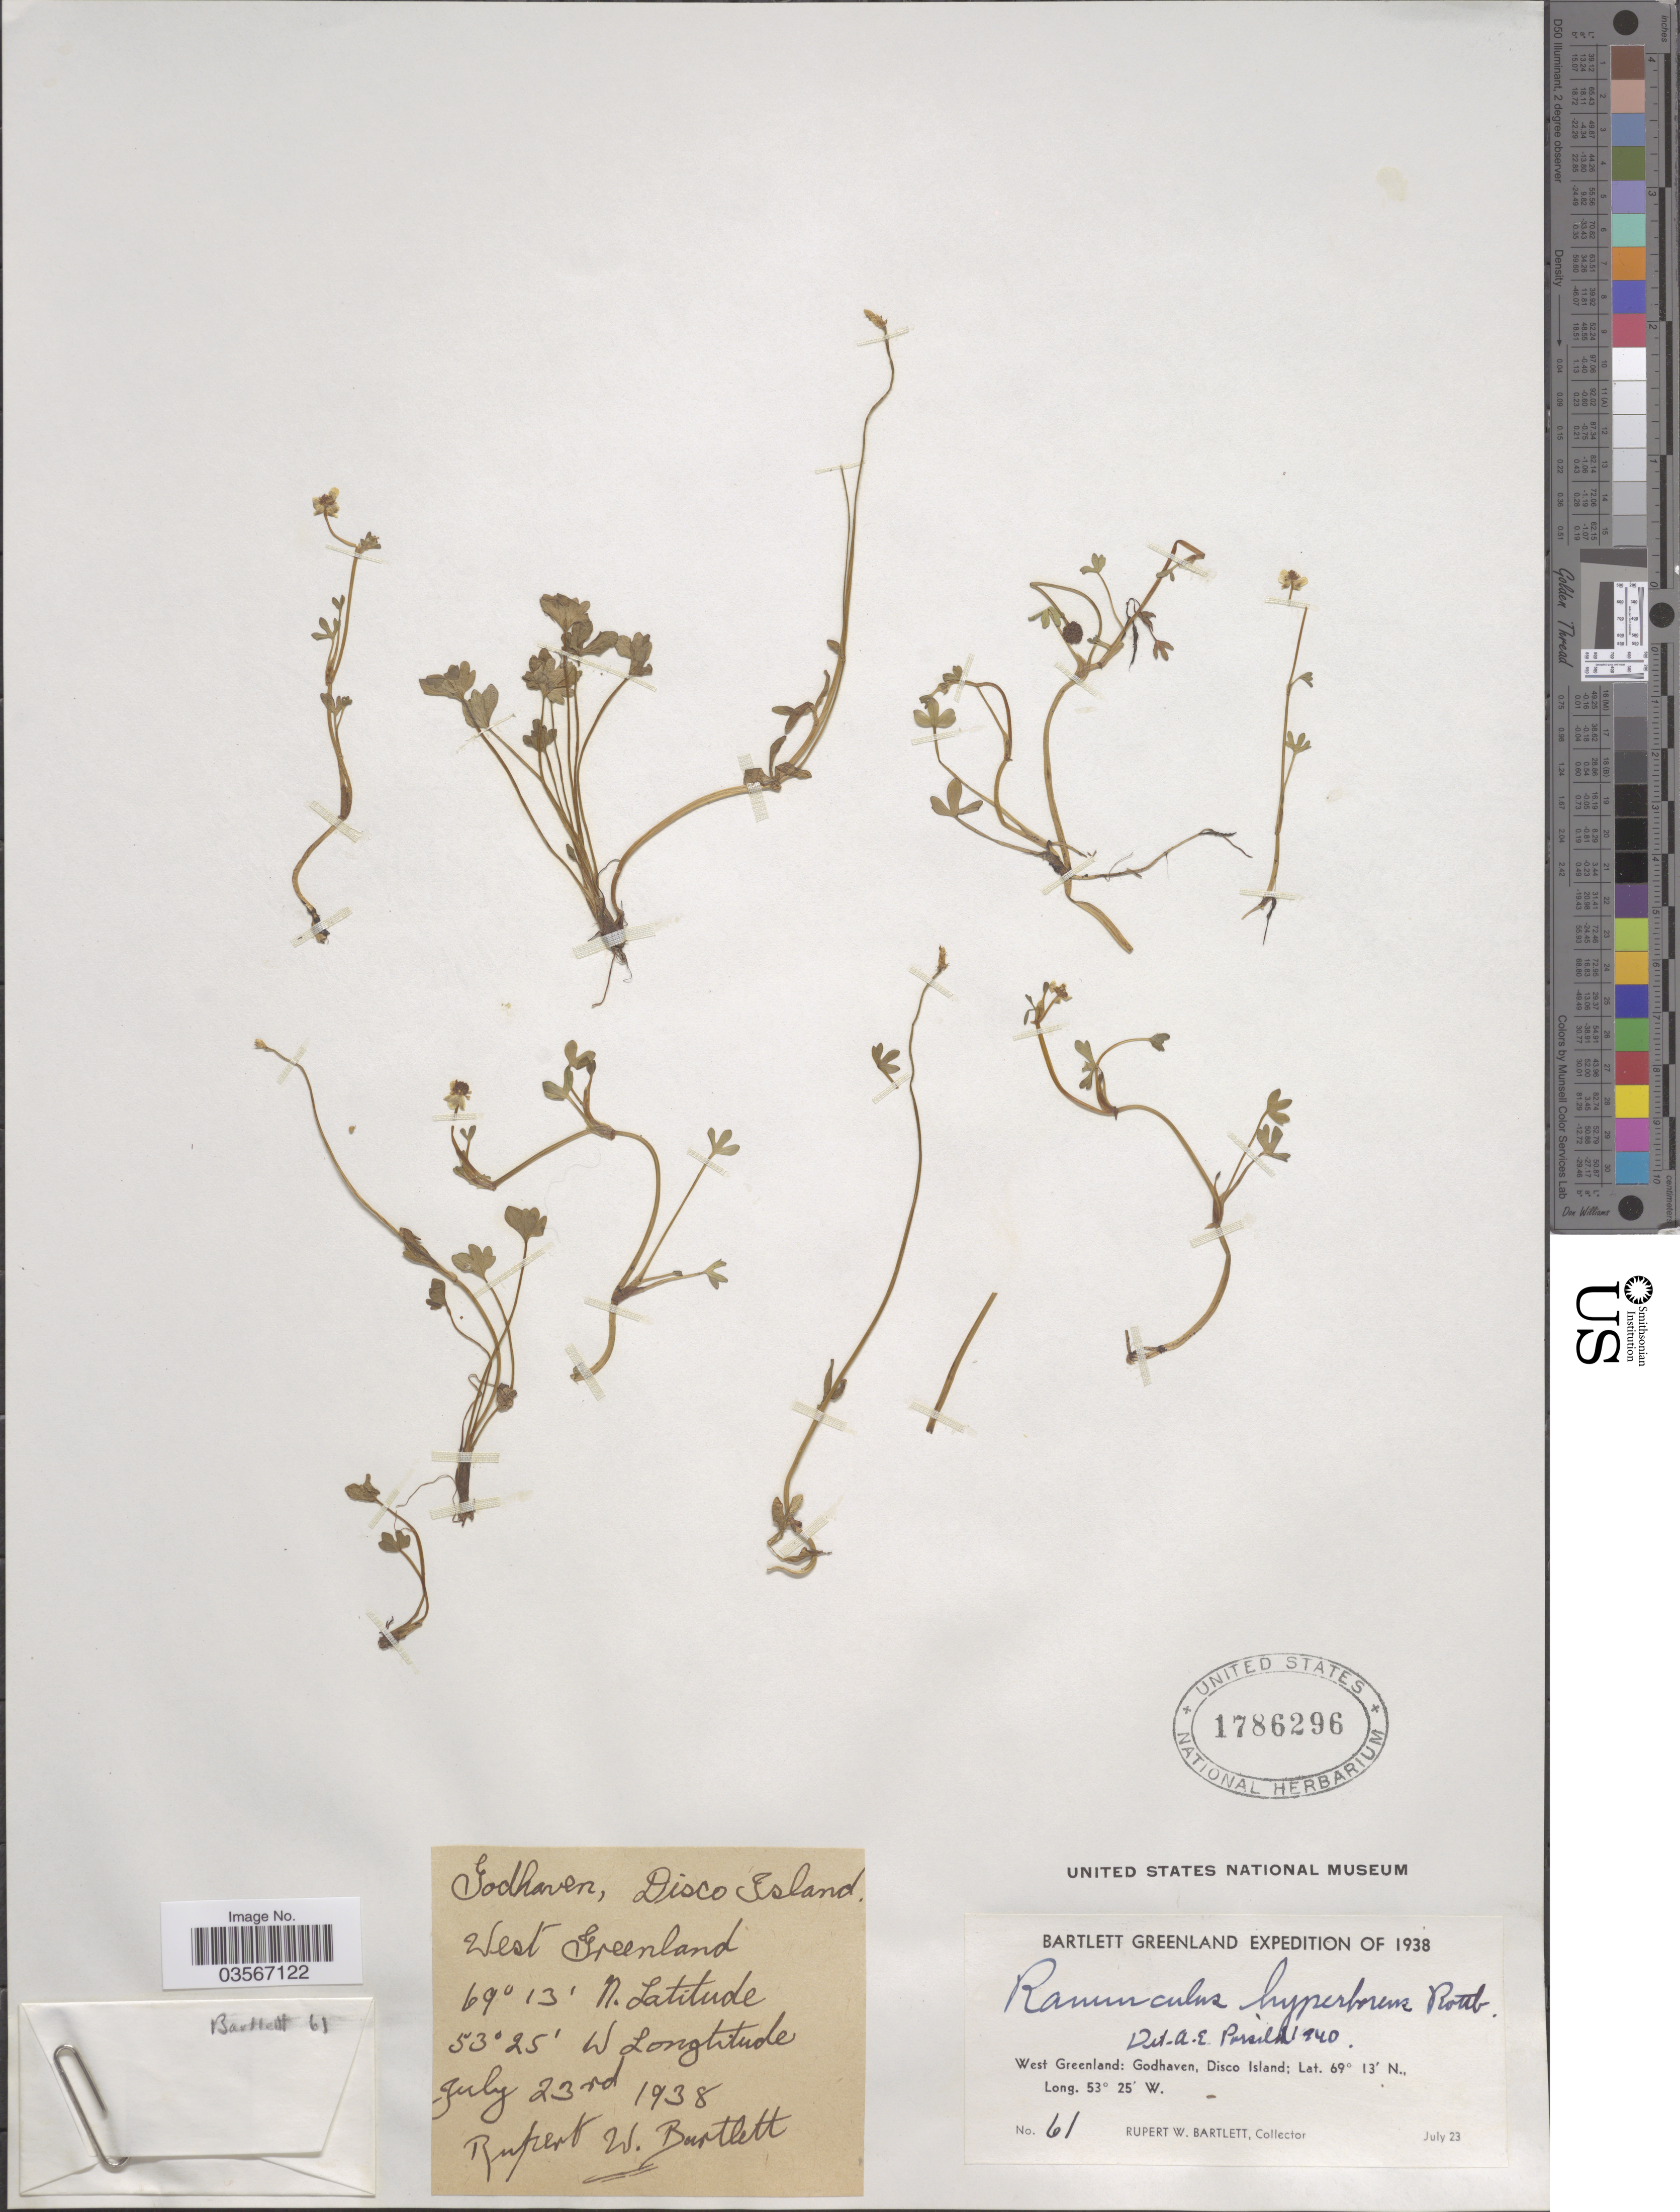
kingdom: Plantae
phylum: Tracheophyta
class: Magnoliopsida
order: Ranunculales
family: Ranunculaceae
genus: Ranunculus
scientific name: Ranunculus hyperboreus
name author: Rottb.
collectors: R. W. Bartlett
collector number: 61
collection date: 1938-07-23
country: Greenland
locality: West Greenland: Godhaven, Disco Island.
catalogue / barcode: US 1786296